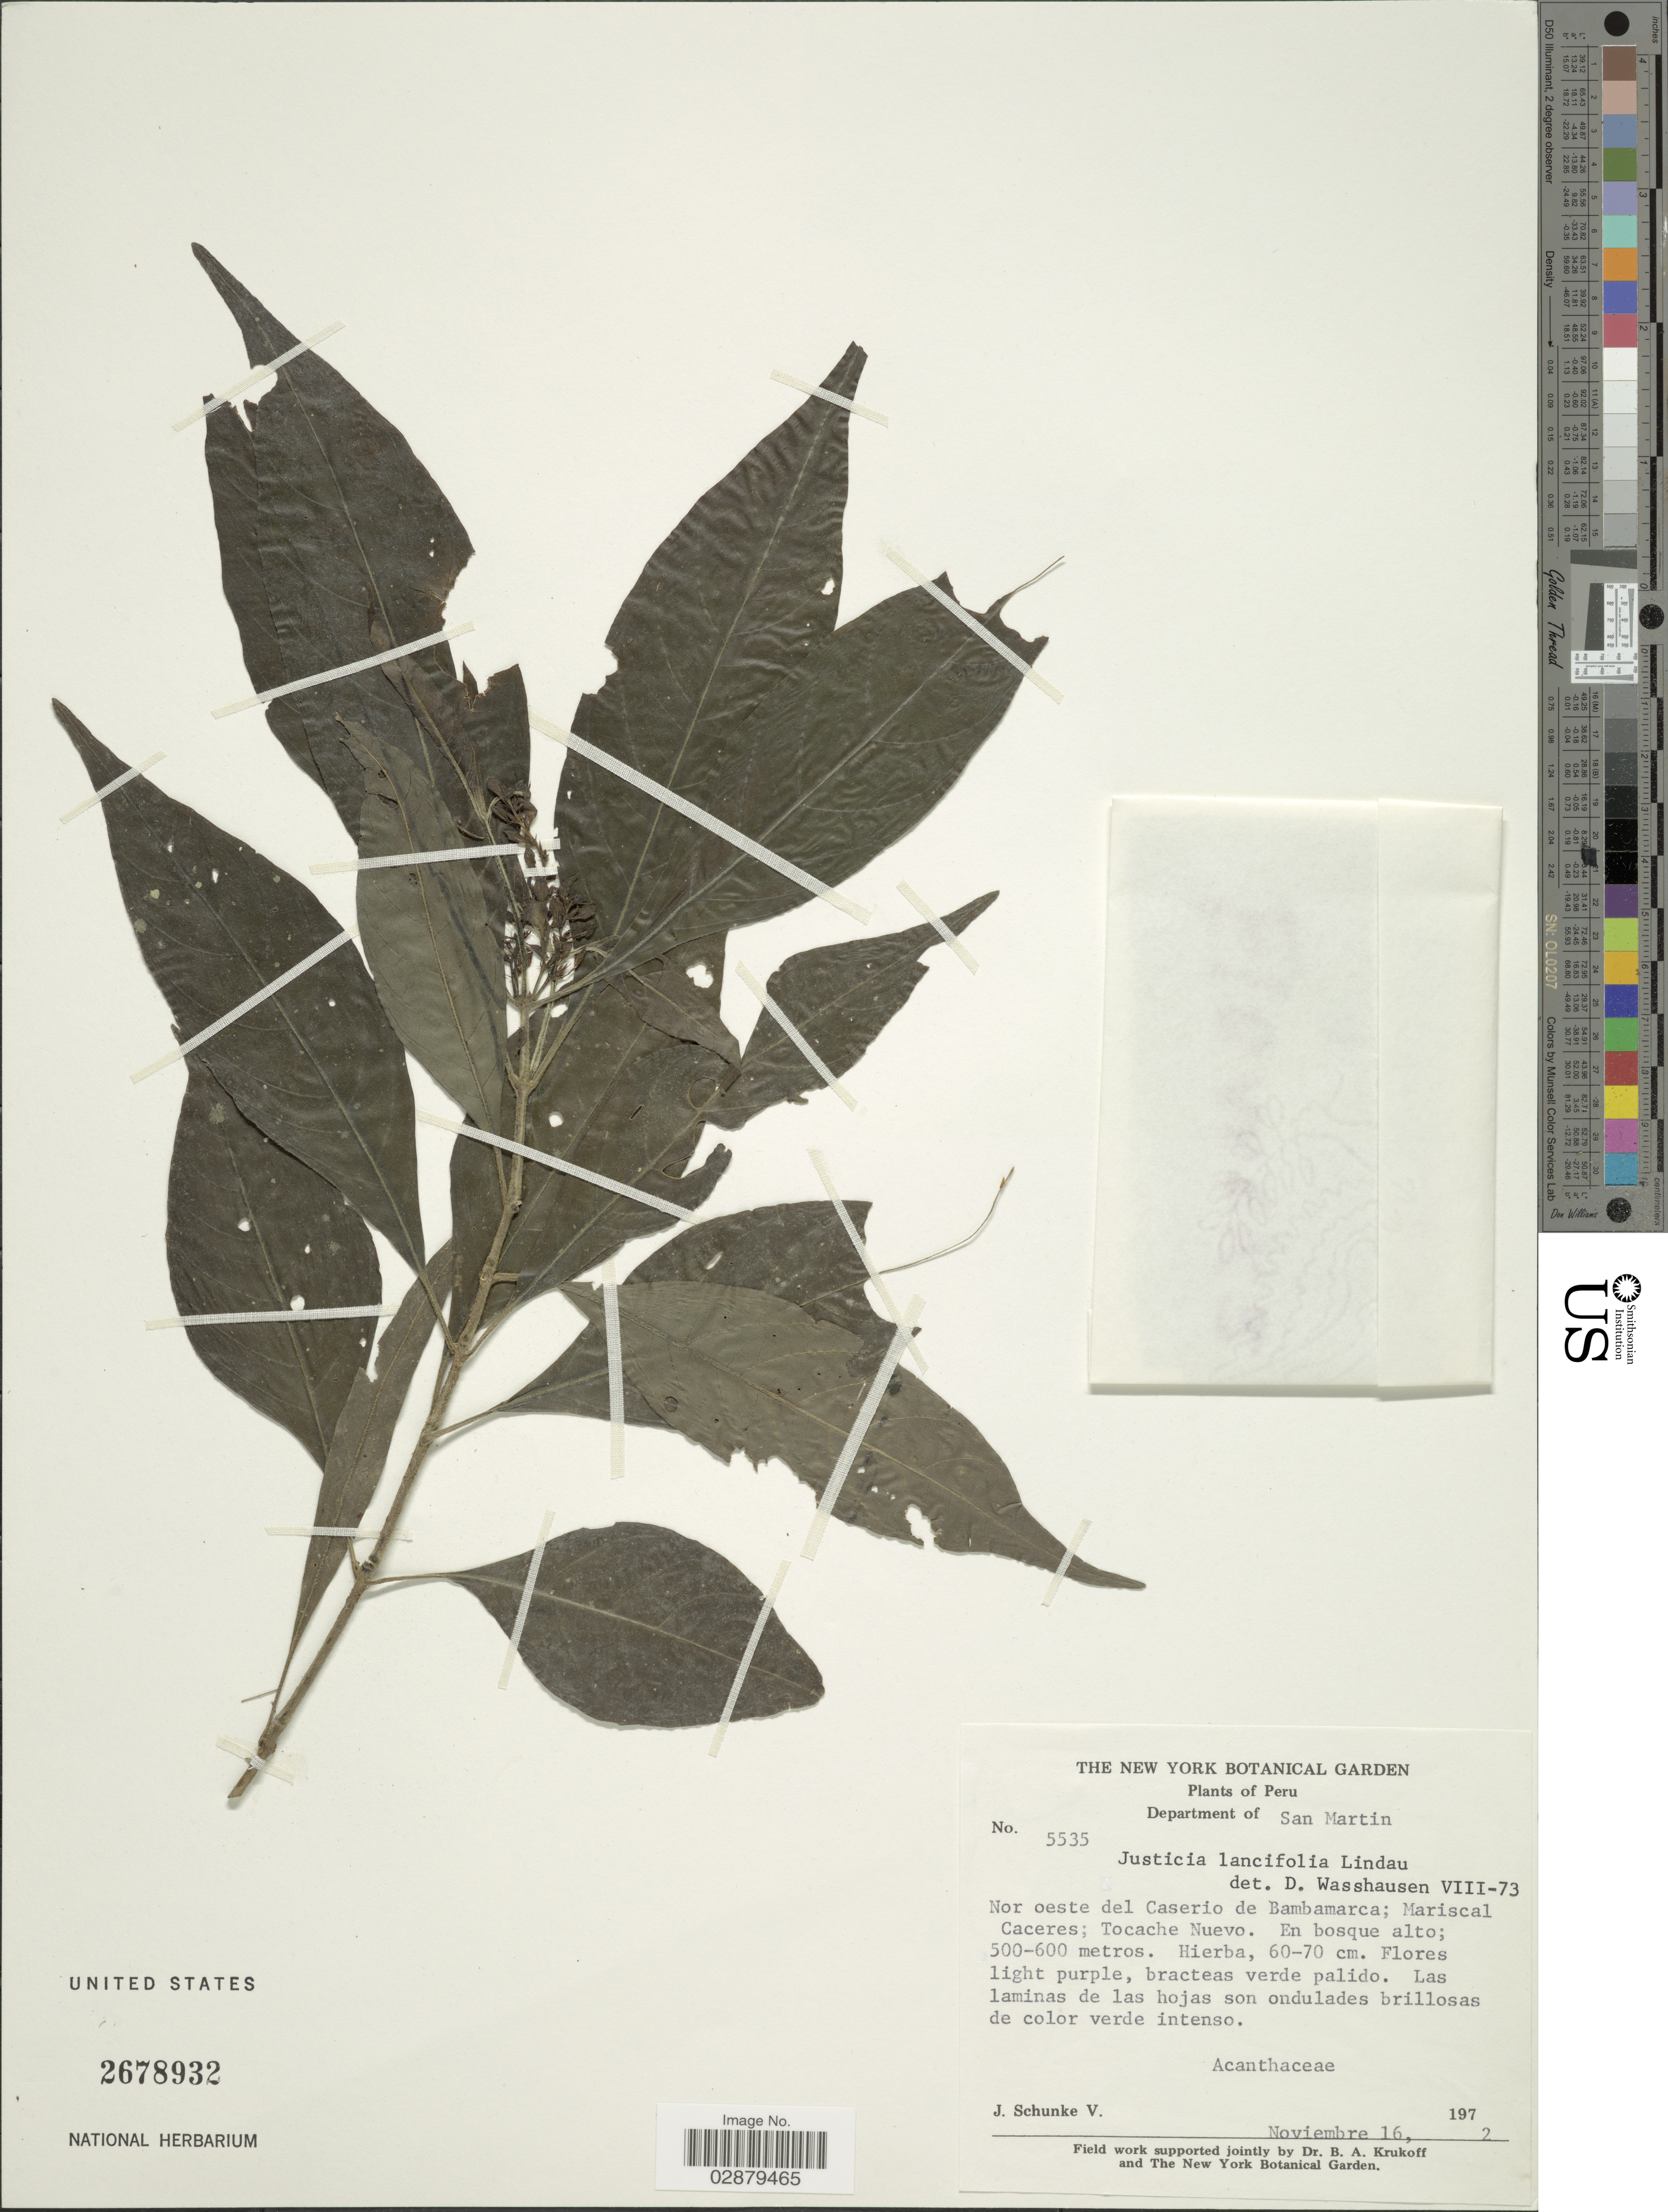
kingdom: Plantae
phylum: Tracheophyta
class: Magnoliopsida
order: Lamiales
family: Acanthaceae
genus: Justicia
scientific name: Justicia lancifolia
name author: (Nees) V.M. Badillo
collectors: J. Schunke Vigo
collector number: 5535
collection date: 1972-11-16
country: Peru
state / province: San Martín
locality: Department of San Martin. Nor oeste del Caserio de Bambamarca; Mariscal Caceres; Tocache Nuevo.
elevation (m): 500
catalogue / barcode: US 2678932